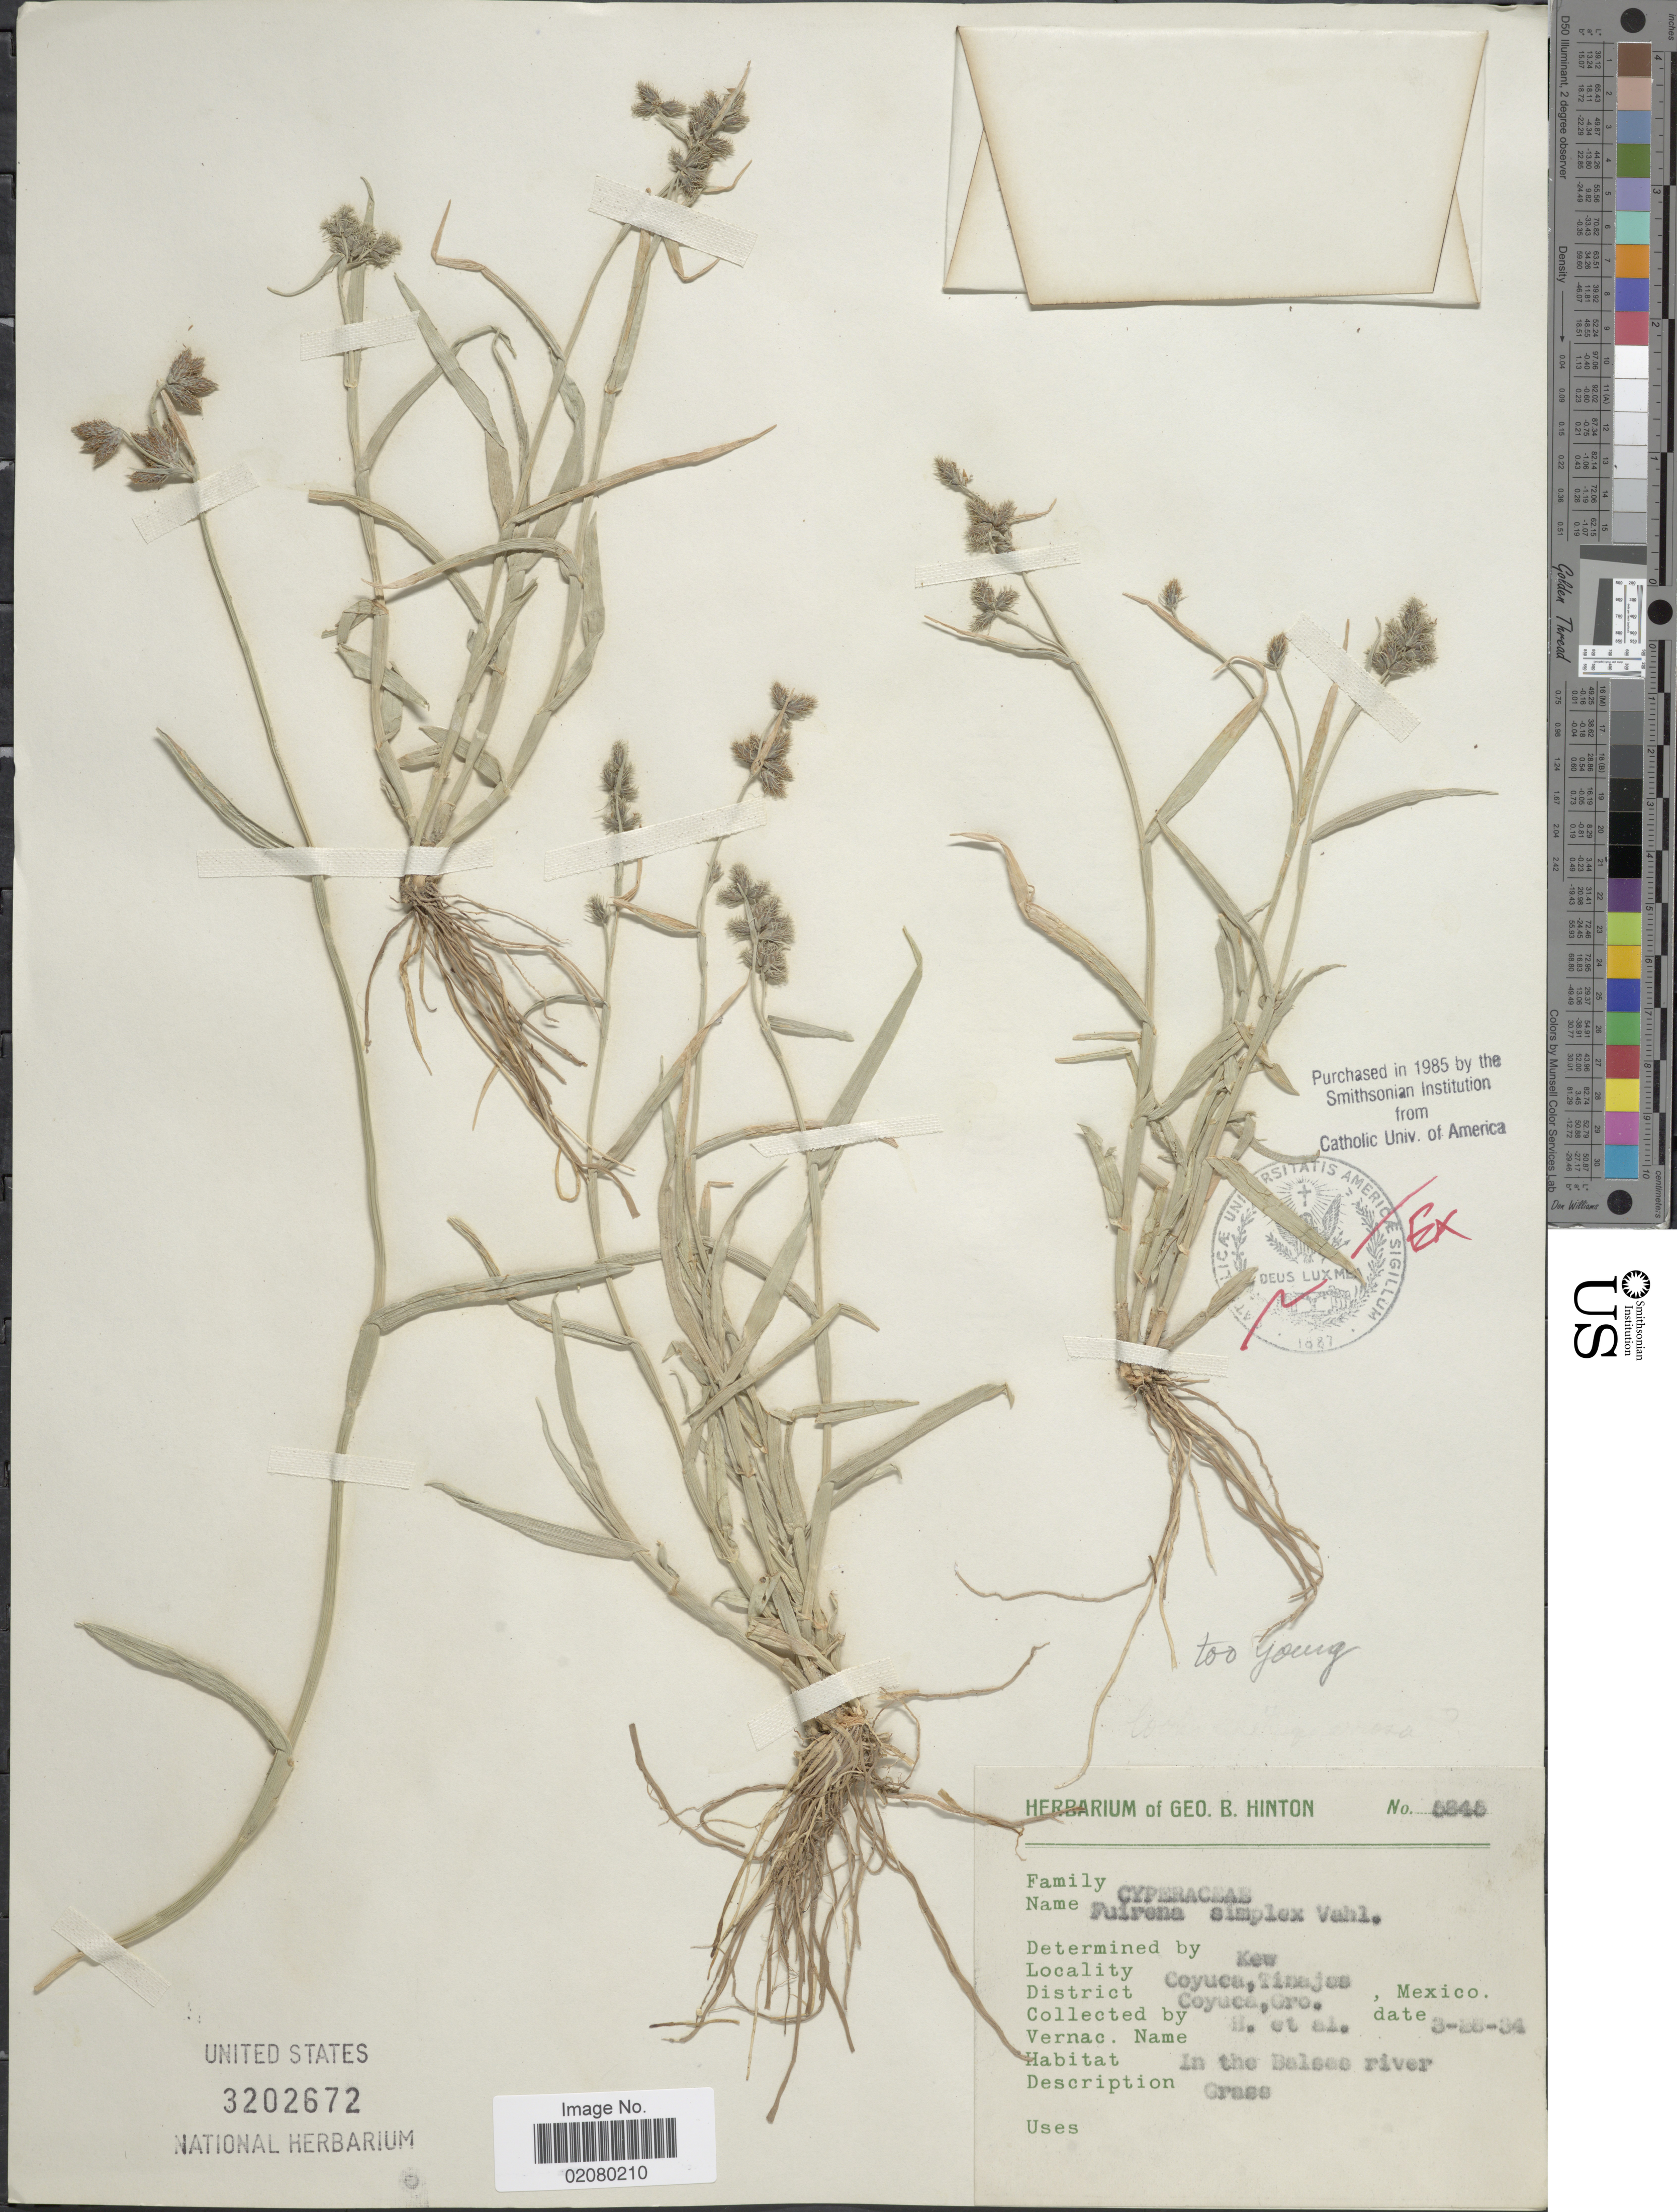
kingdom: Plantae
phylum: Tracheophyta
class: Liliopsida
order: Poales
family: Cyperaceae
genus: Fuirena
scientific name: Fuirena simplex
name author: Vahl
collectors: G. B. Hinton & et al.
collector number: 5845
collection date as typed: Transcribed d/m/y: 25/3/34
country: Mexico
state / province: Guerrero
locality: Coyuca, Tinajas, District Coyuca, Gro.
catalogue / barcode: US 3202672